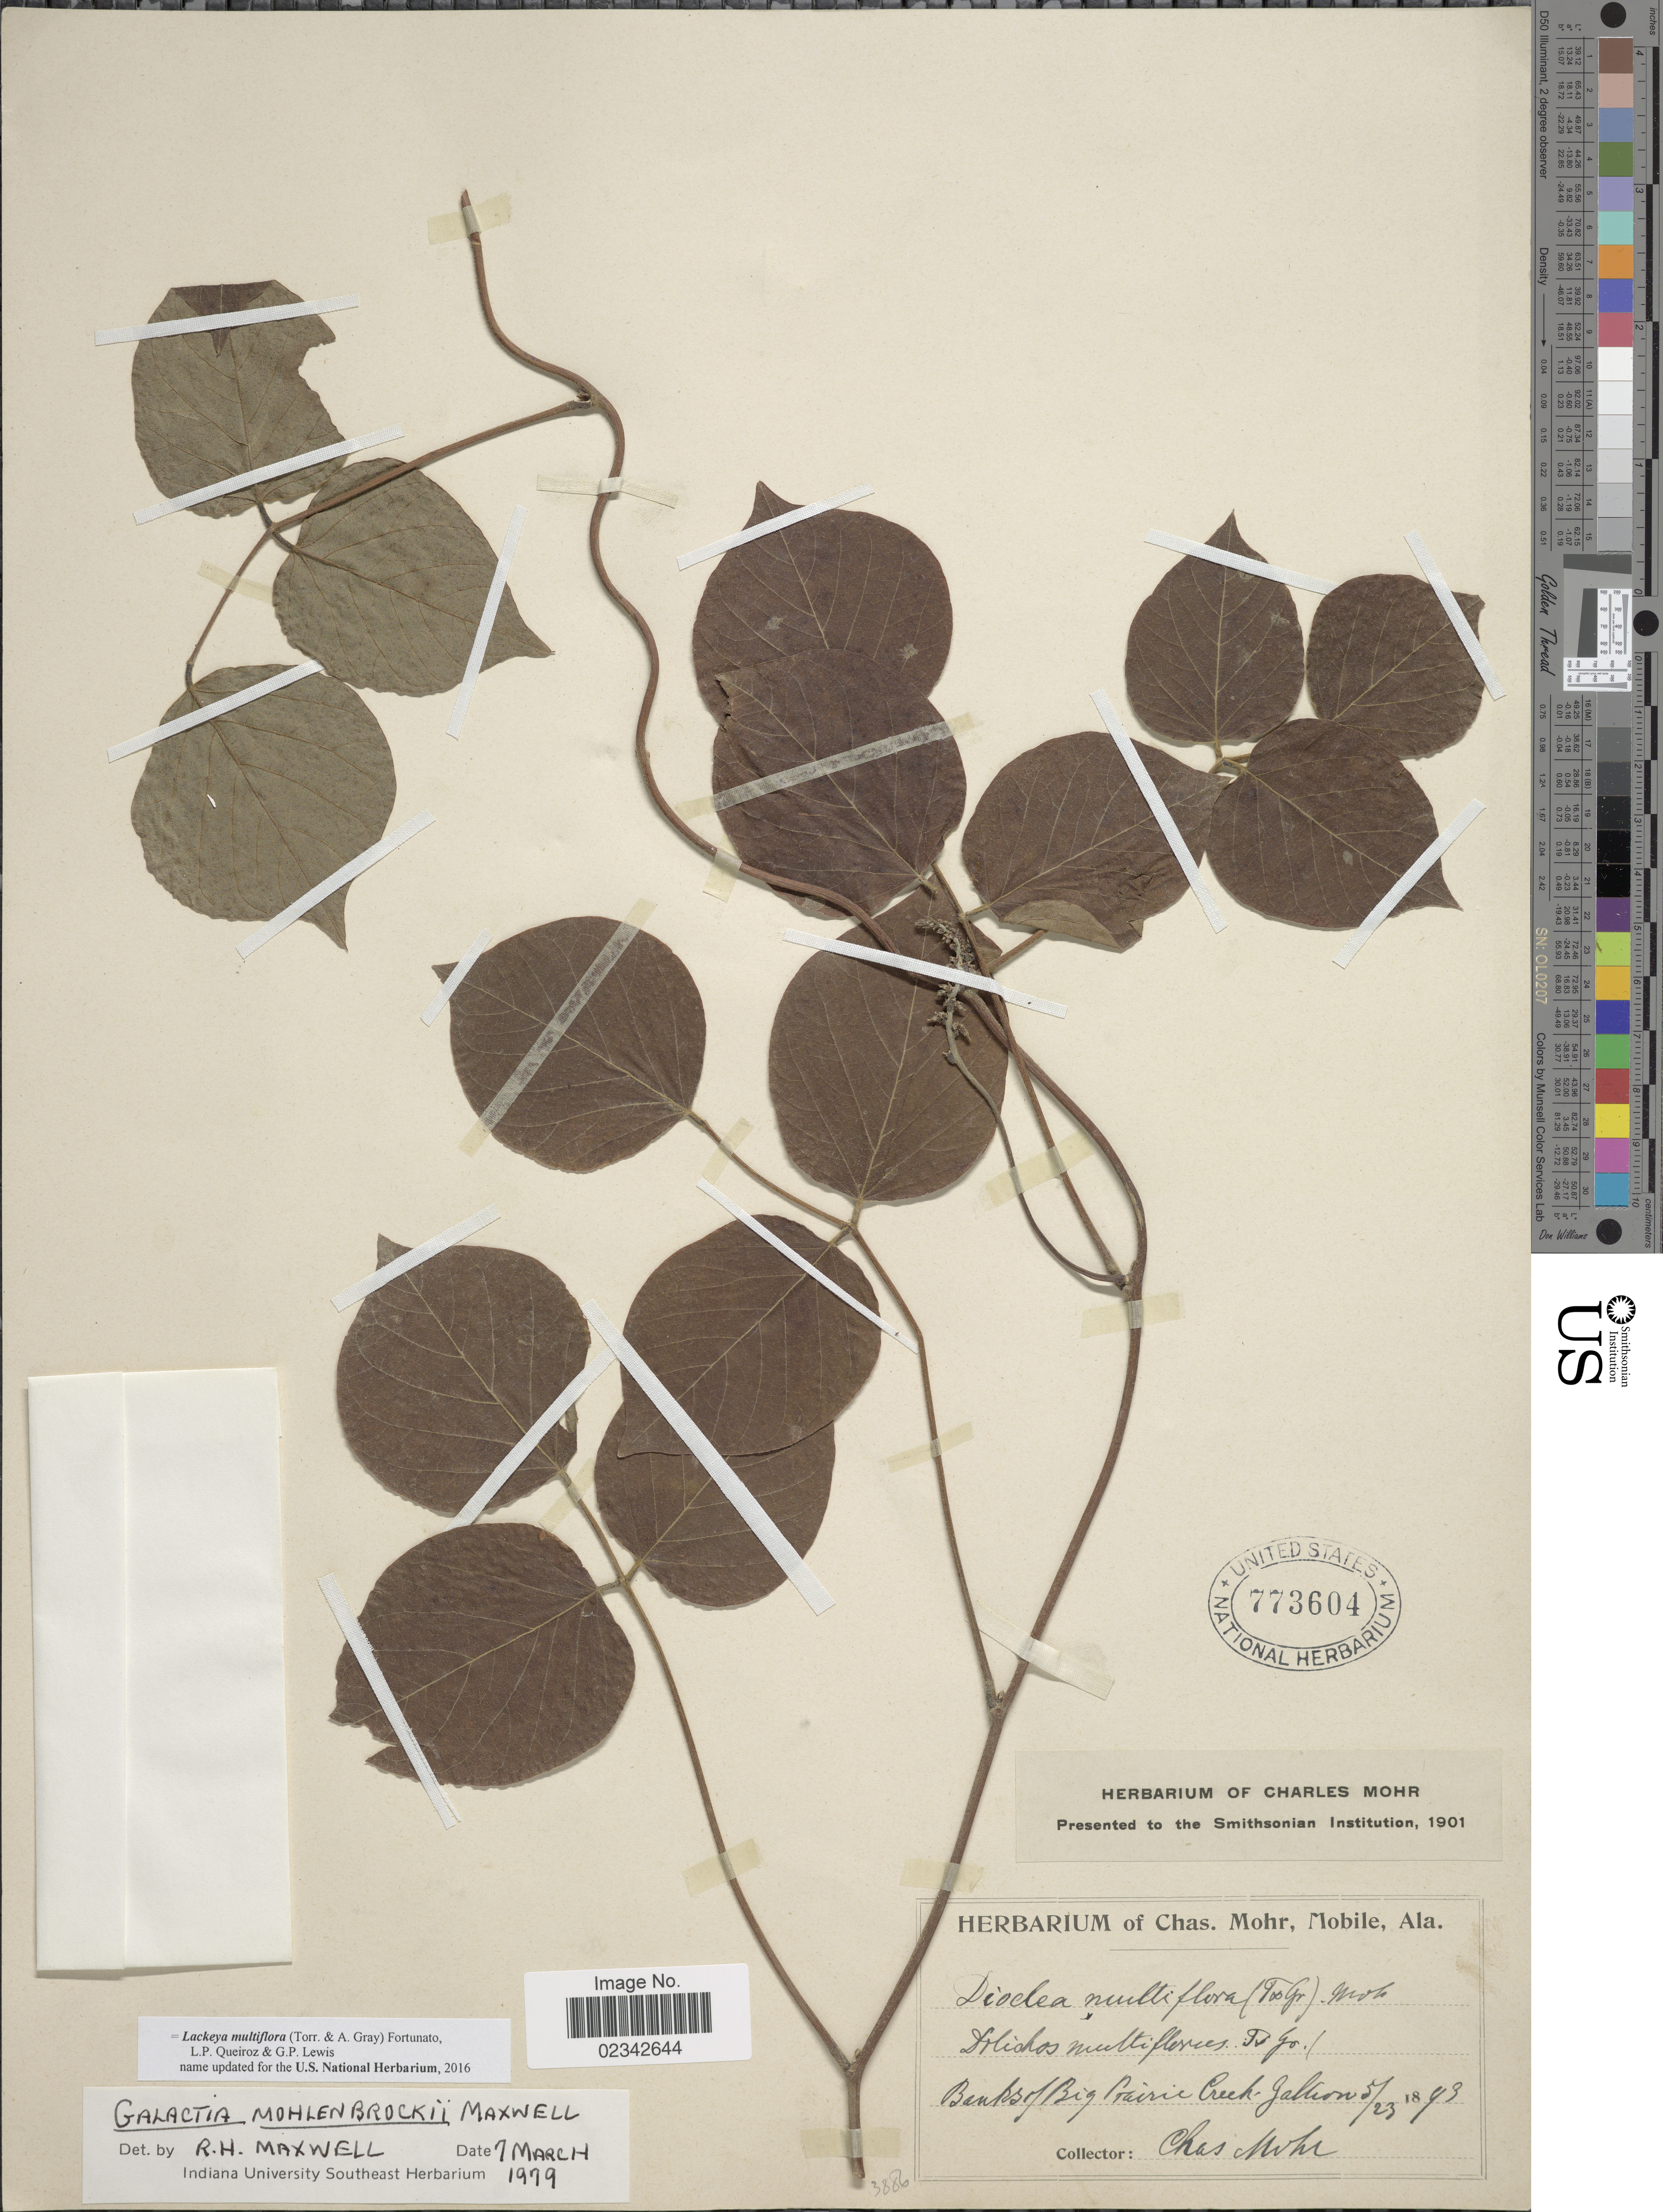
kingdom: Plantae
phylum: Tracheophyta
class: Magnoliopsida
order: Fabales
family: Fabaceae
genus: Lackeya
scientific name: Lackeya multiflora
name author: (Torr. & A. Gray) Fortunato et al.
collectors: Mohr, C. T. (herbarium)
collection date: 1893-05-23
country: United States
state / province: Alabama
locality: Gallion, banks of Big Prairie Creek,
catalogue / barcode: US 773604